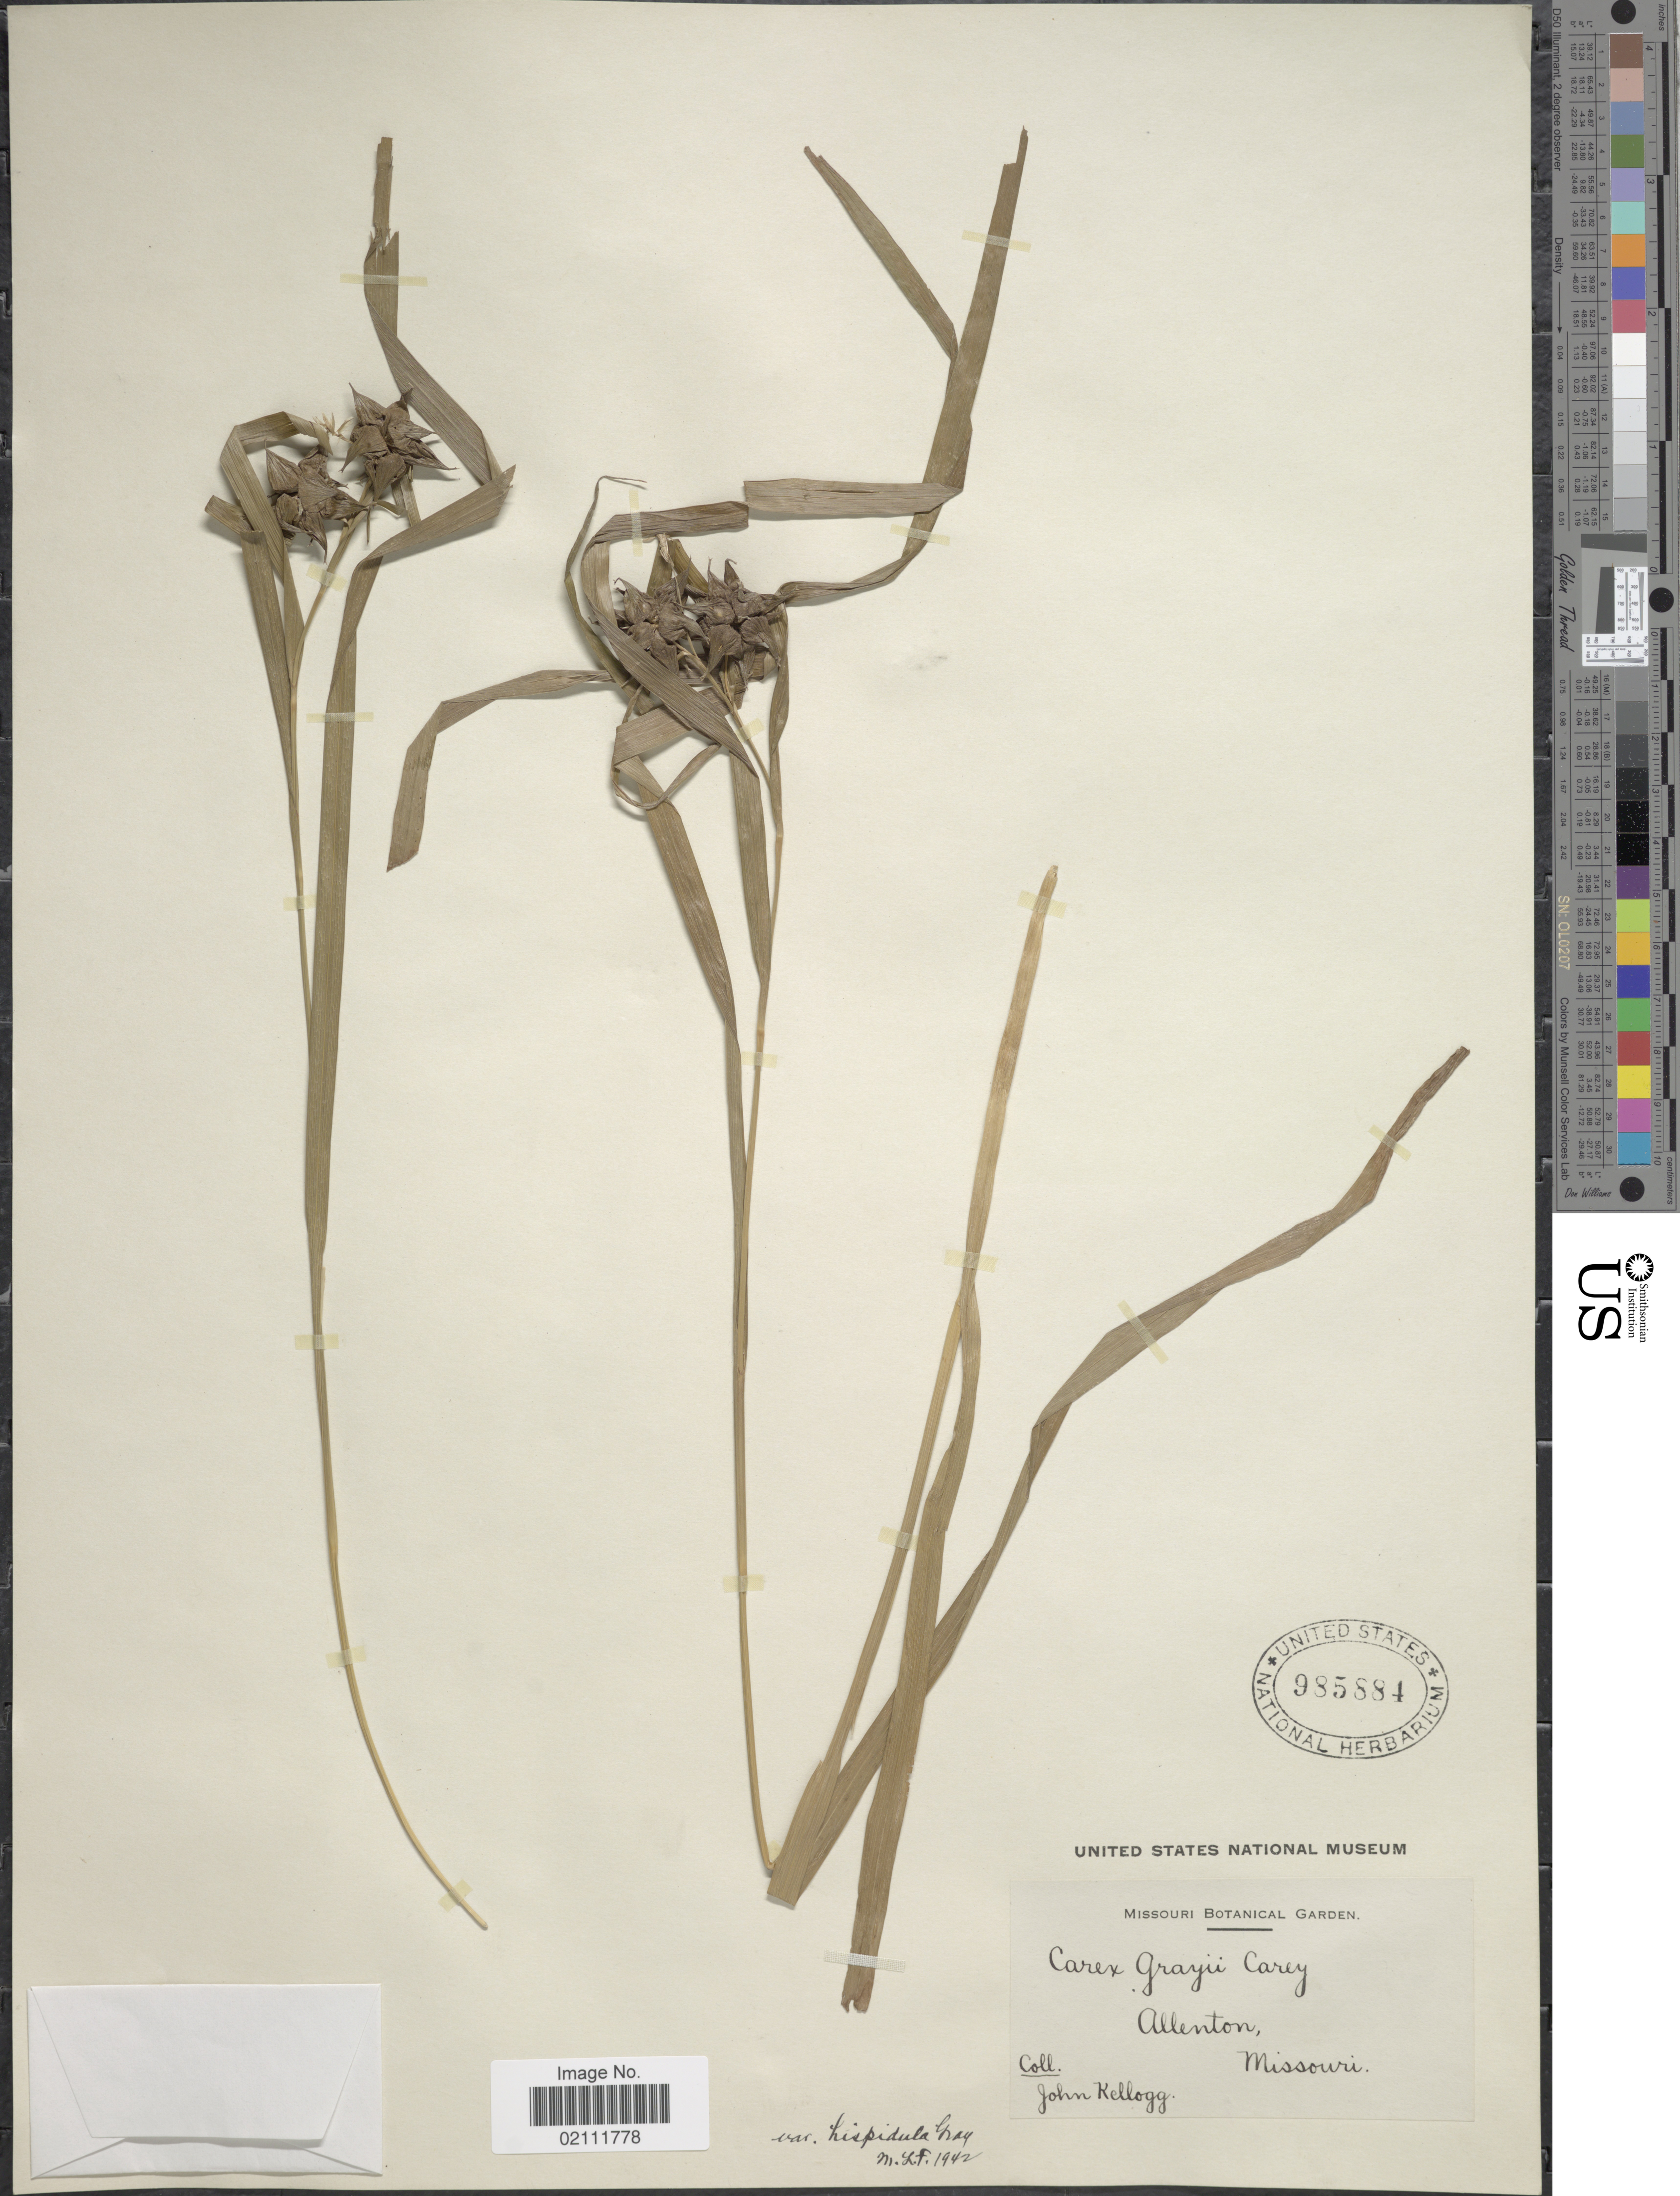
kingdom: Plantae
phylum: Tracheophyta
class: Liliopsida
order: Poales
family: Cyperaceae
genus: Carex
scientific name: Carex grayi var. hispidula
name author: A. Gray ex L.H. Bailey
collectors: J. H. Kellogg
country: United States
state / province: Missouri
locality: Allenton.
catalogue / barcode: US 985884